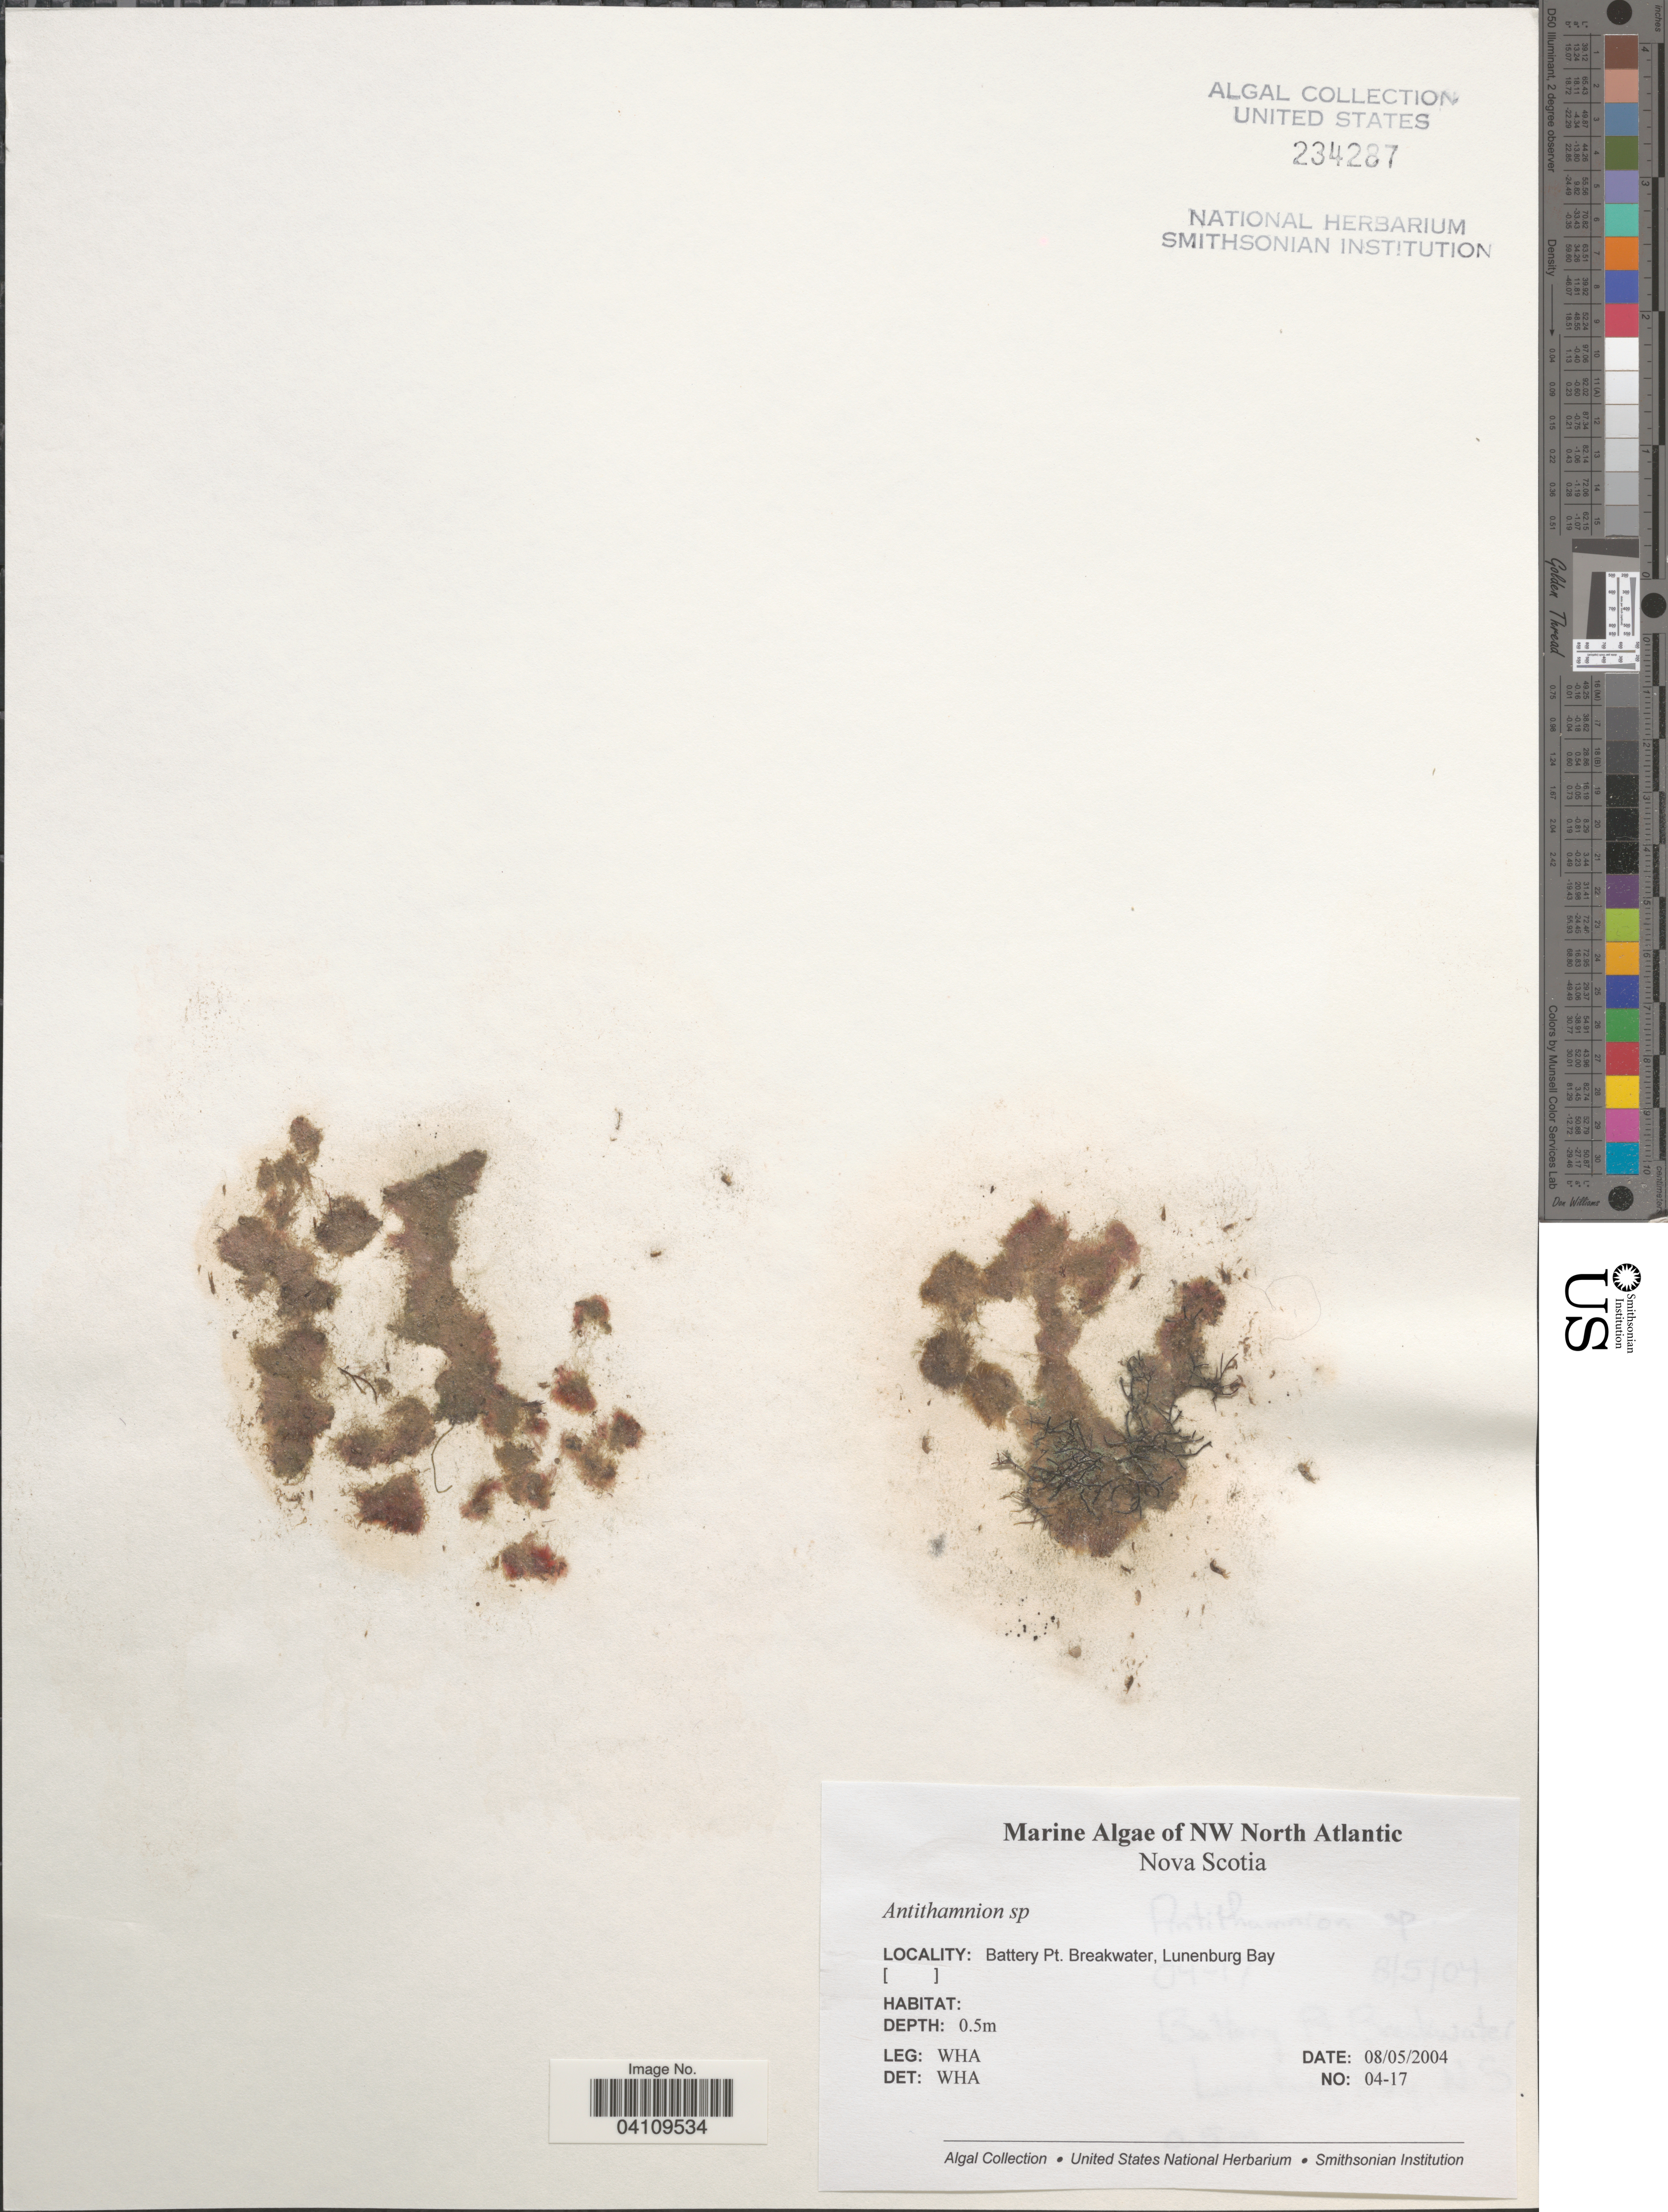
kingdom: Plantae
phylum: Rhodophyta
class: Florideophyceae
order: Ceramiales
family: Ceramiaceae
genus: Antithamnion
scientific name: Antithamnion sp.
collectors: W. H. Adey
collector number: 04-17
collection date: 2004-05-08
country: Canada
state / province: Nova Scotia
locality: NW North Atlantic. Battery Pt. Breakwater, Lunenburg Bay.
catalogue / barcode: US 234287